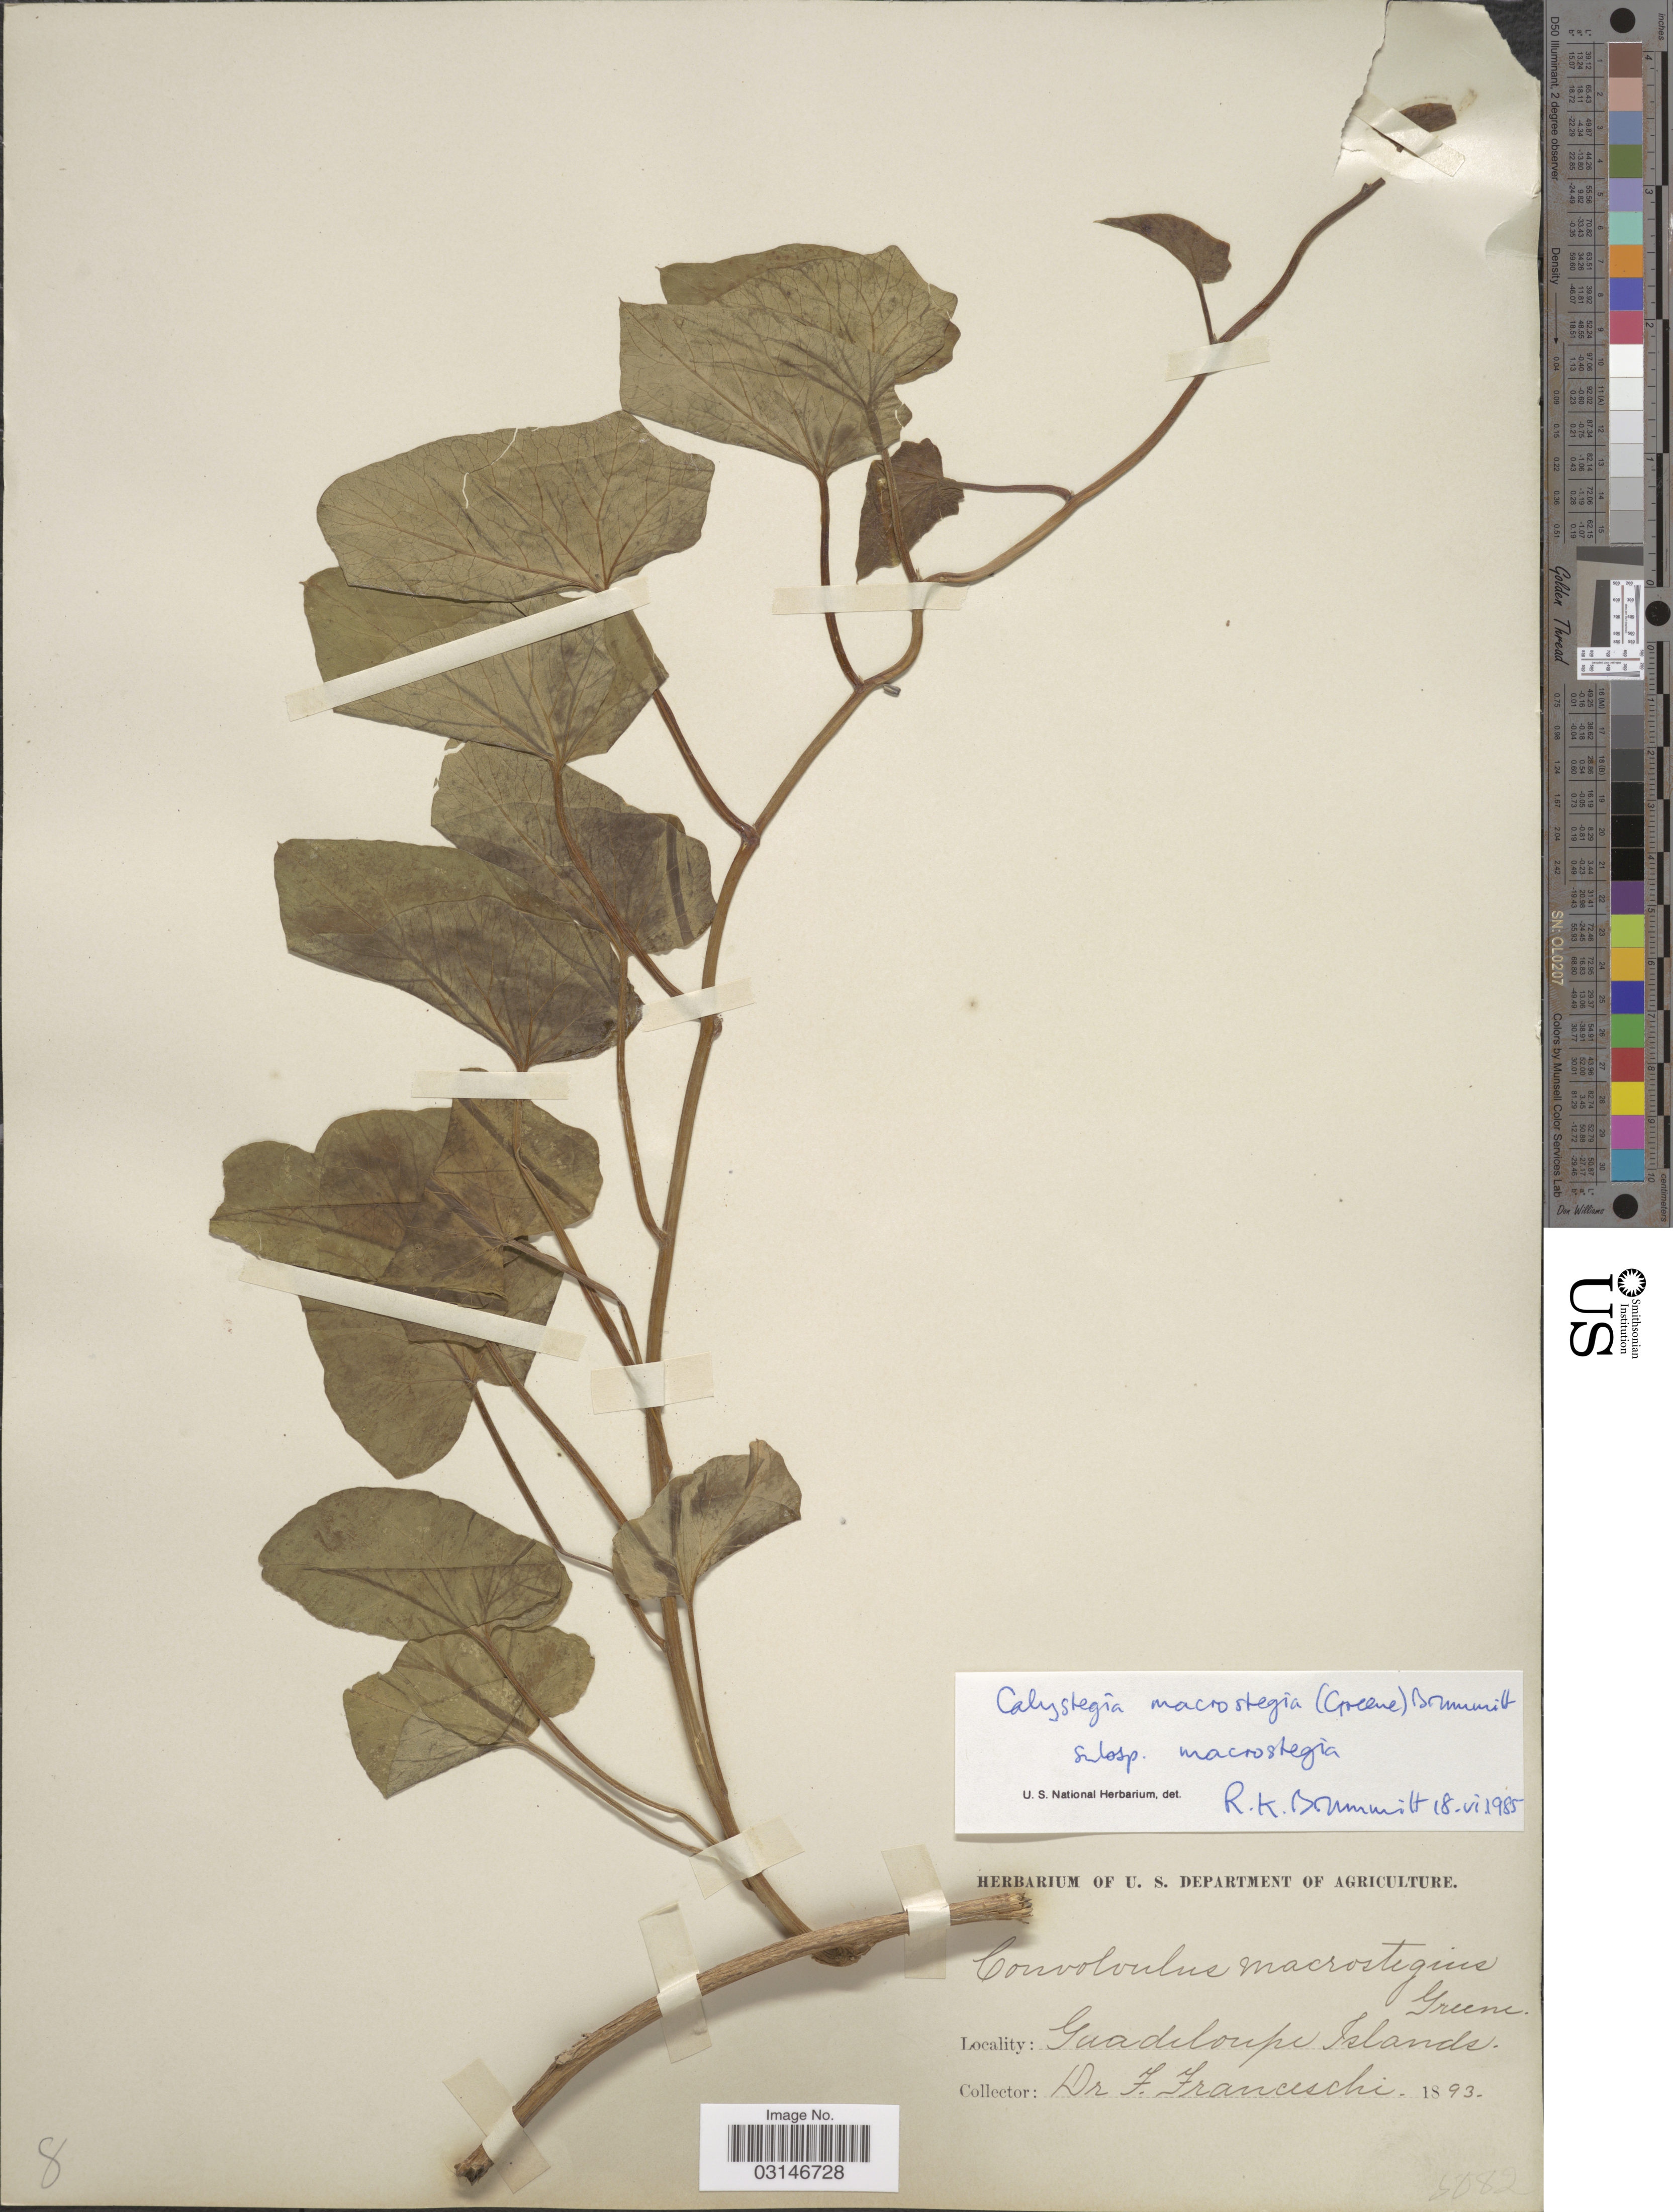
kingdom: Plantae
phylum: Tracheophyta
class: Magnoliopsida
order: Solanales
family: Convolvulaceae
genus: Calystegia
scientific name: Calystegia macrostegia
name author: (Greene) Brummitt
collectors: F. Franceschi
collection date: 1893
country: Guadeloupe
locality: Guadeloupe Islands.